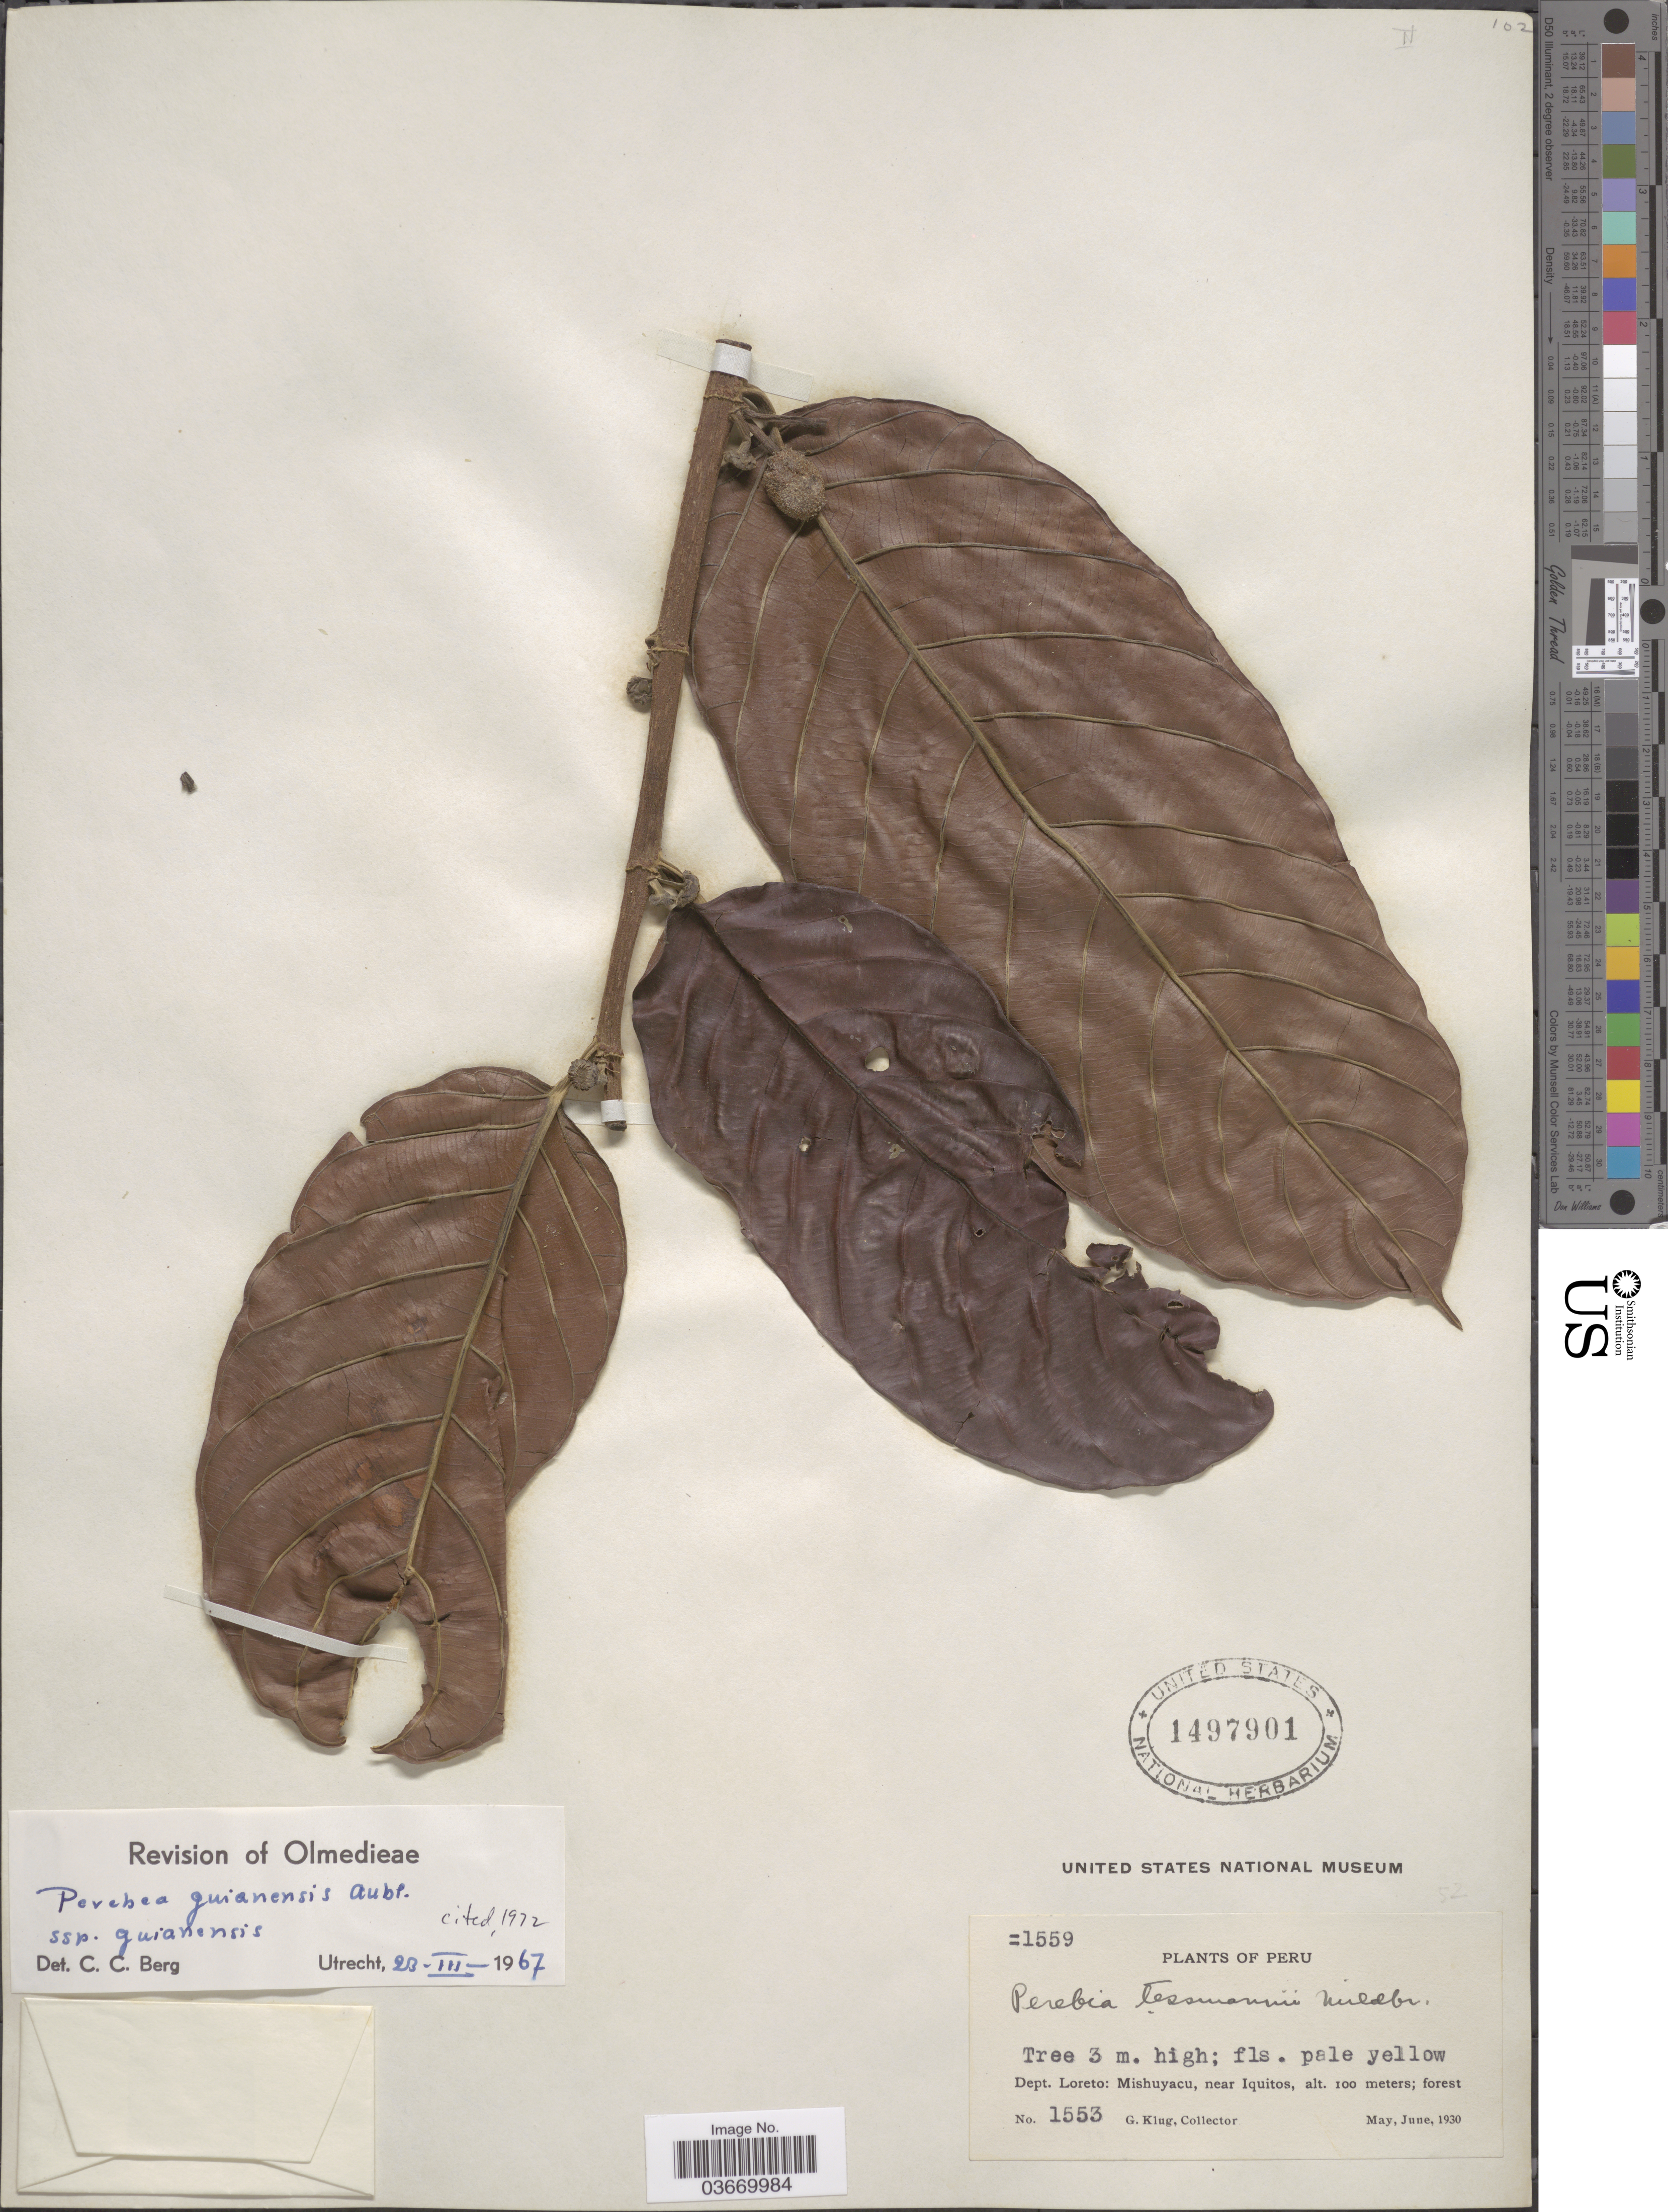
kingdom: Plantae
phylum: Tracheophyta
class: Magnoliopsida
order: Rosales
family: Moraceae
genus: Perebea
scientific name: Perebea guianensis subsp. guianensis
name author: Aubl.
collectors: G. Klug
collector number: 1553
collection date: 1930-05/1930-06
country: Peru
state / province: Loreto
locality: Dept. Loreto: Mishuyacu, near Iquitos.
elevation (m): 100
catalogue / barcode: US 1497901